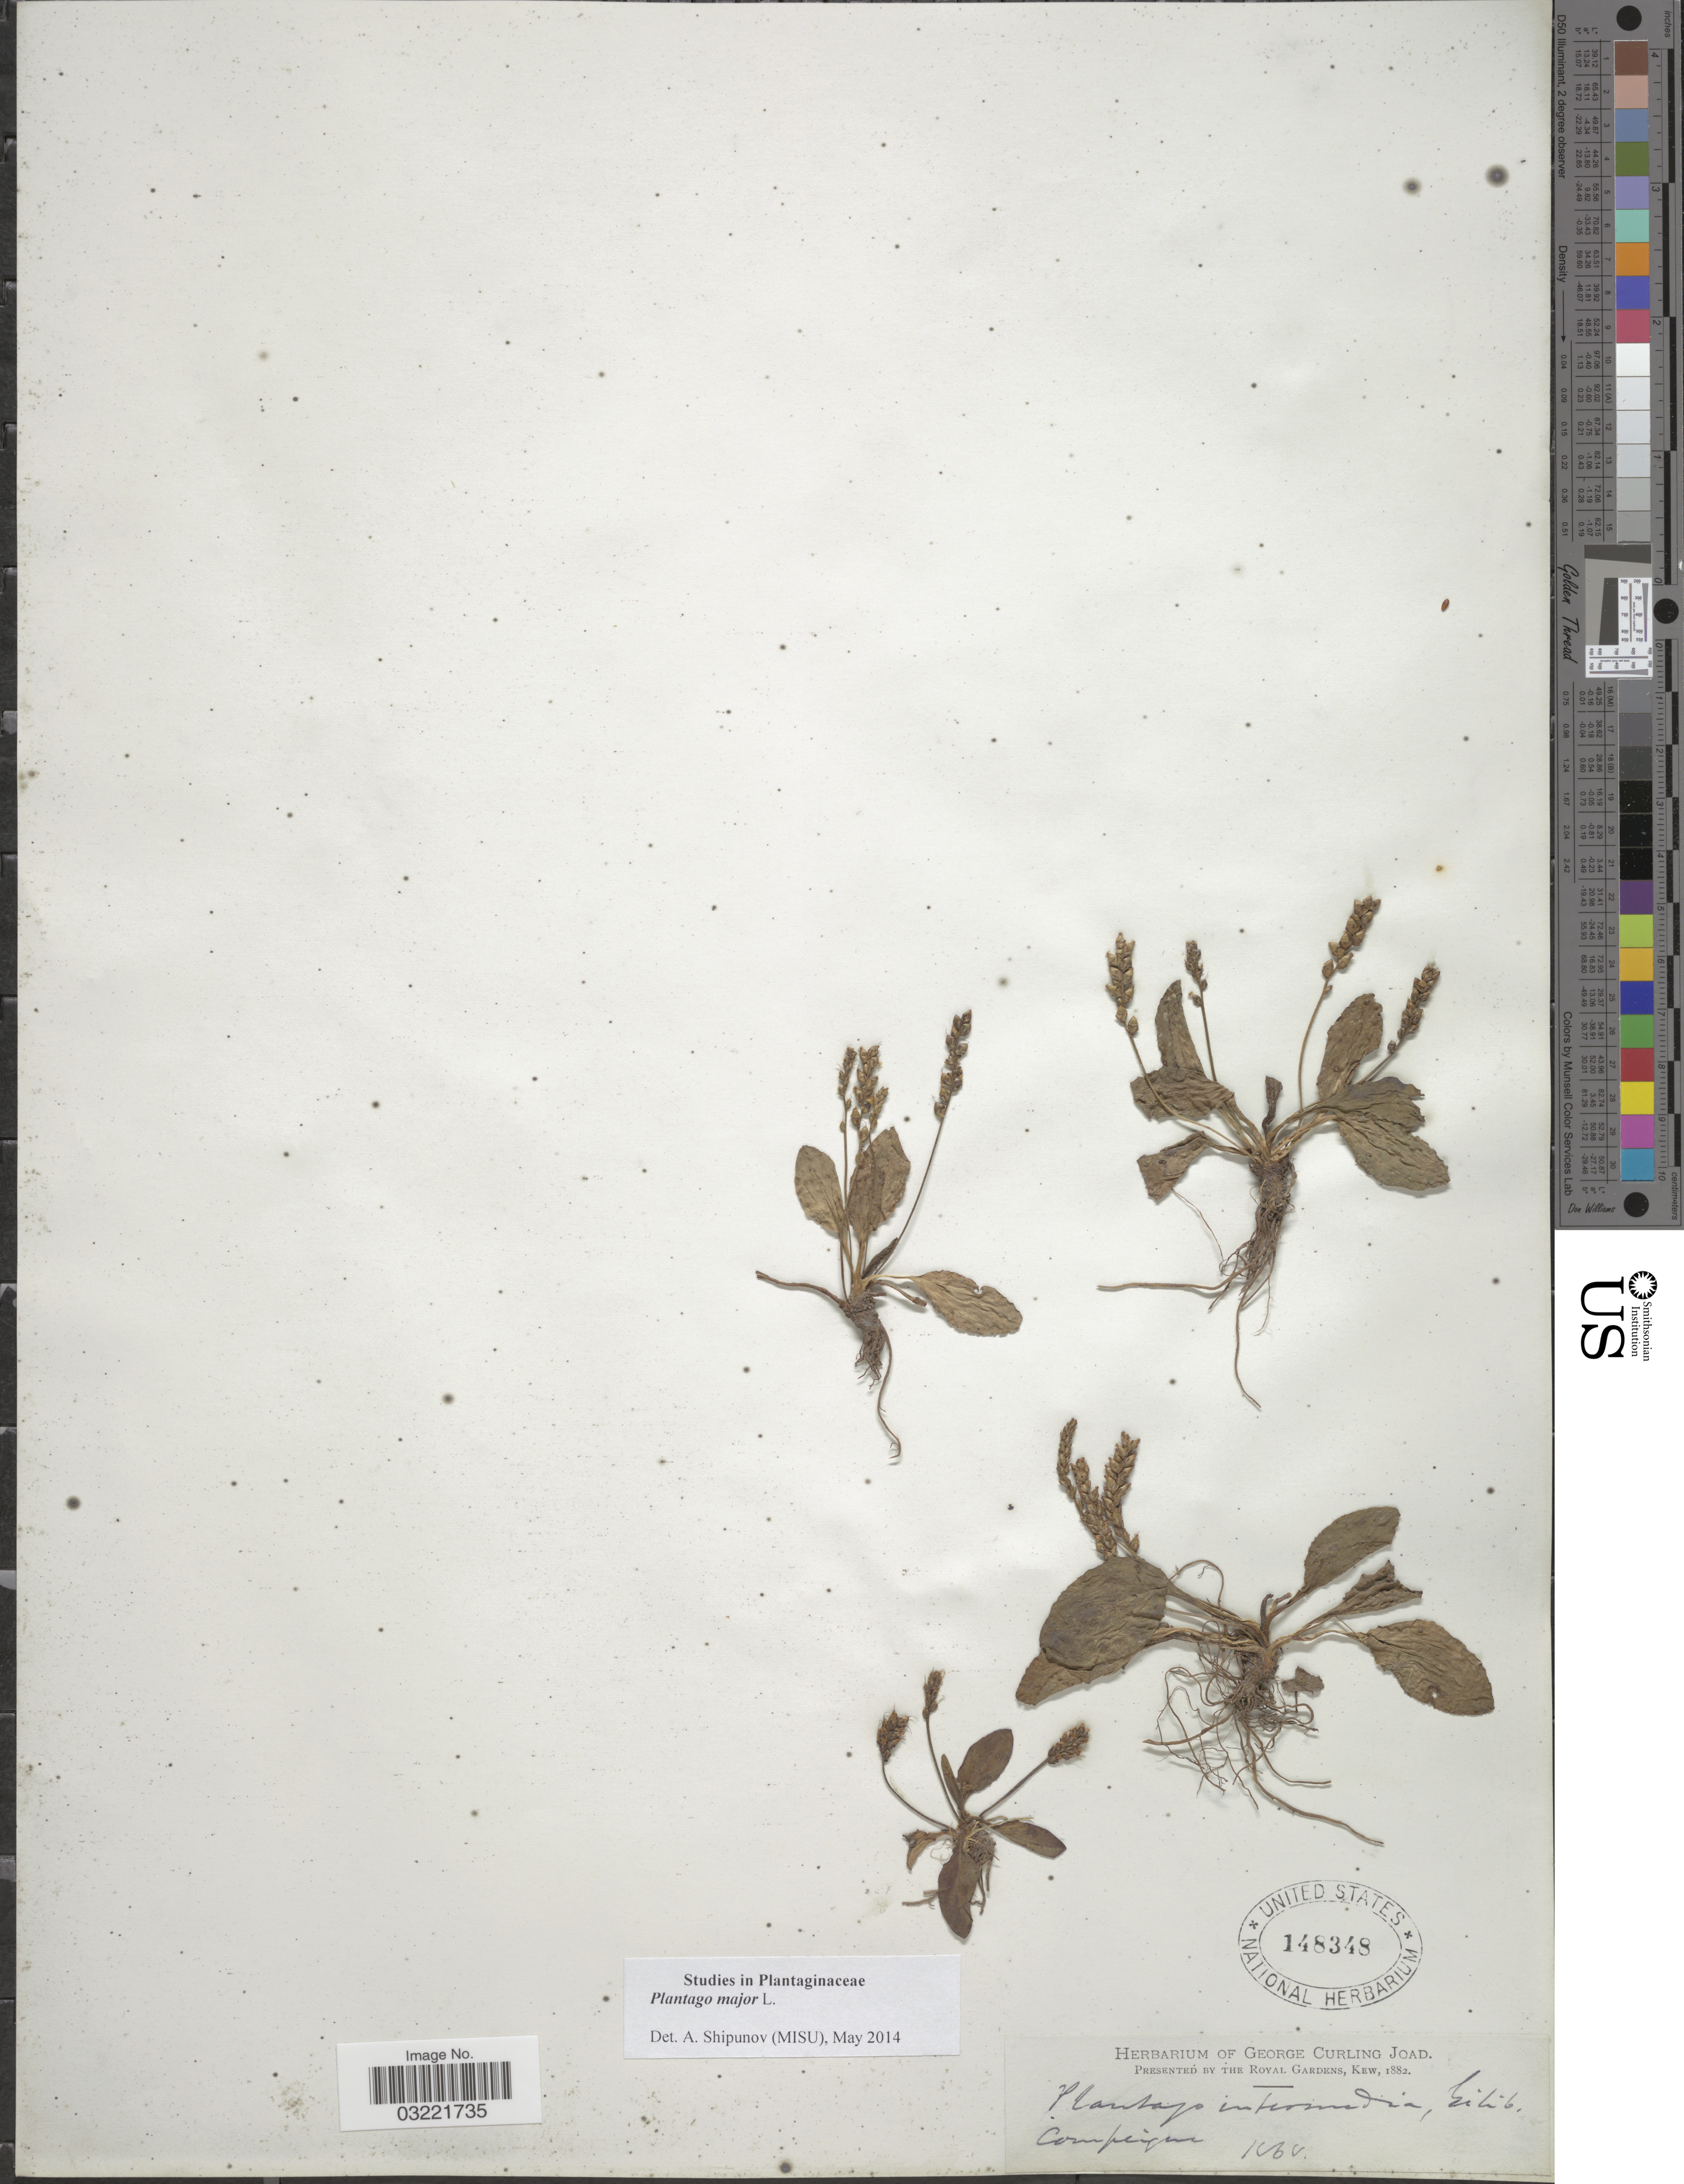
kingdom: Plantae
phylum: Tracheophyta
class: Magnoliopsida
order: Lamiales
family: Plantaginaceae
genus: Plantago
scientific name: Plantago major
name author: L.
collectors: ex herb. George Curling Joad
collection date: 1868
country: France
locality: Compiegne.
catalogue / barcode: US 148348